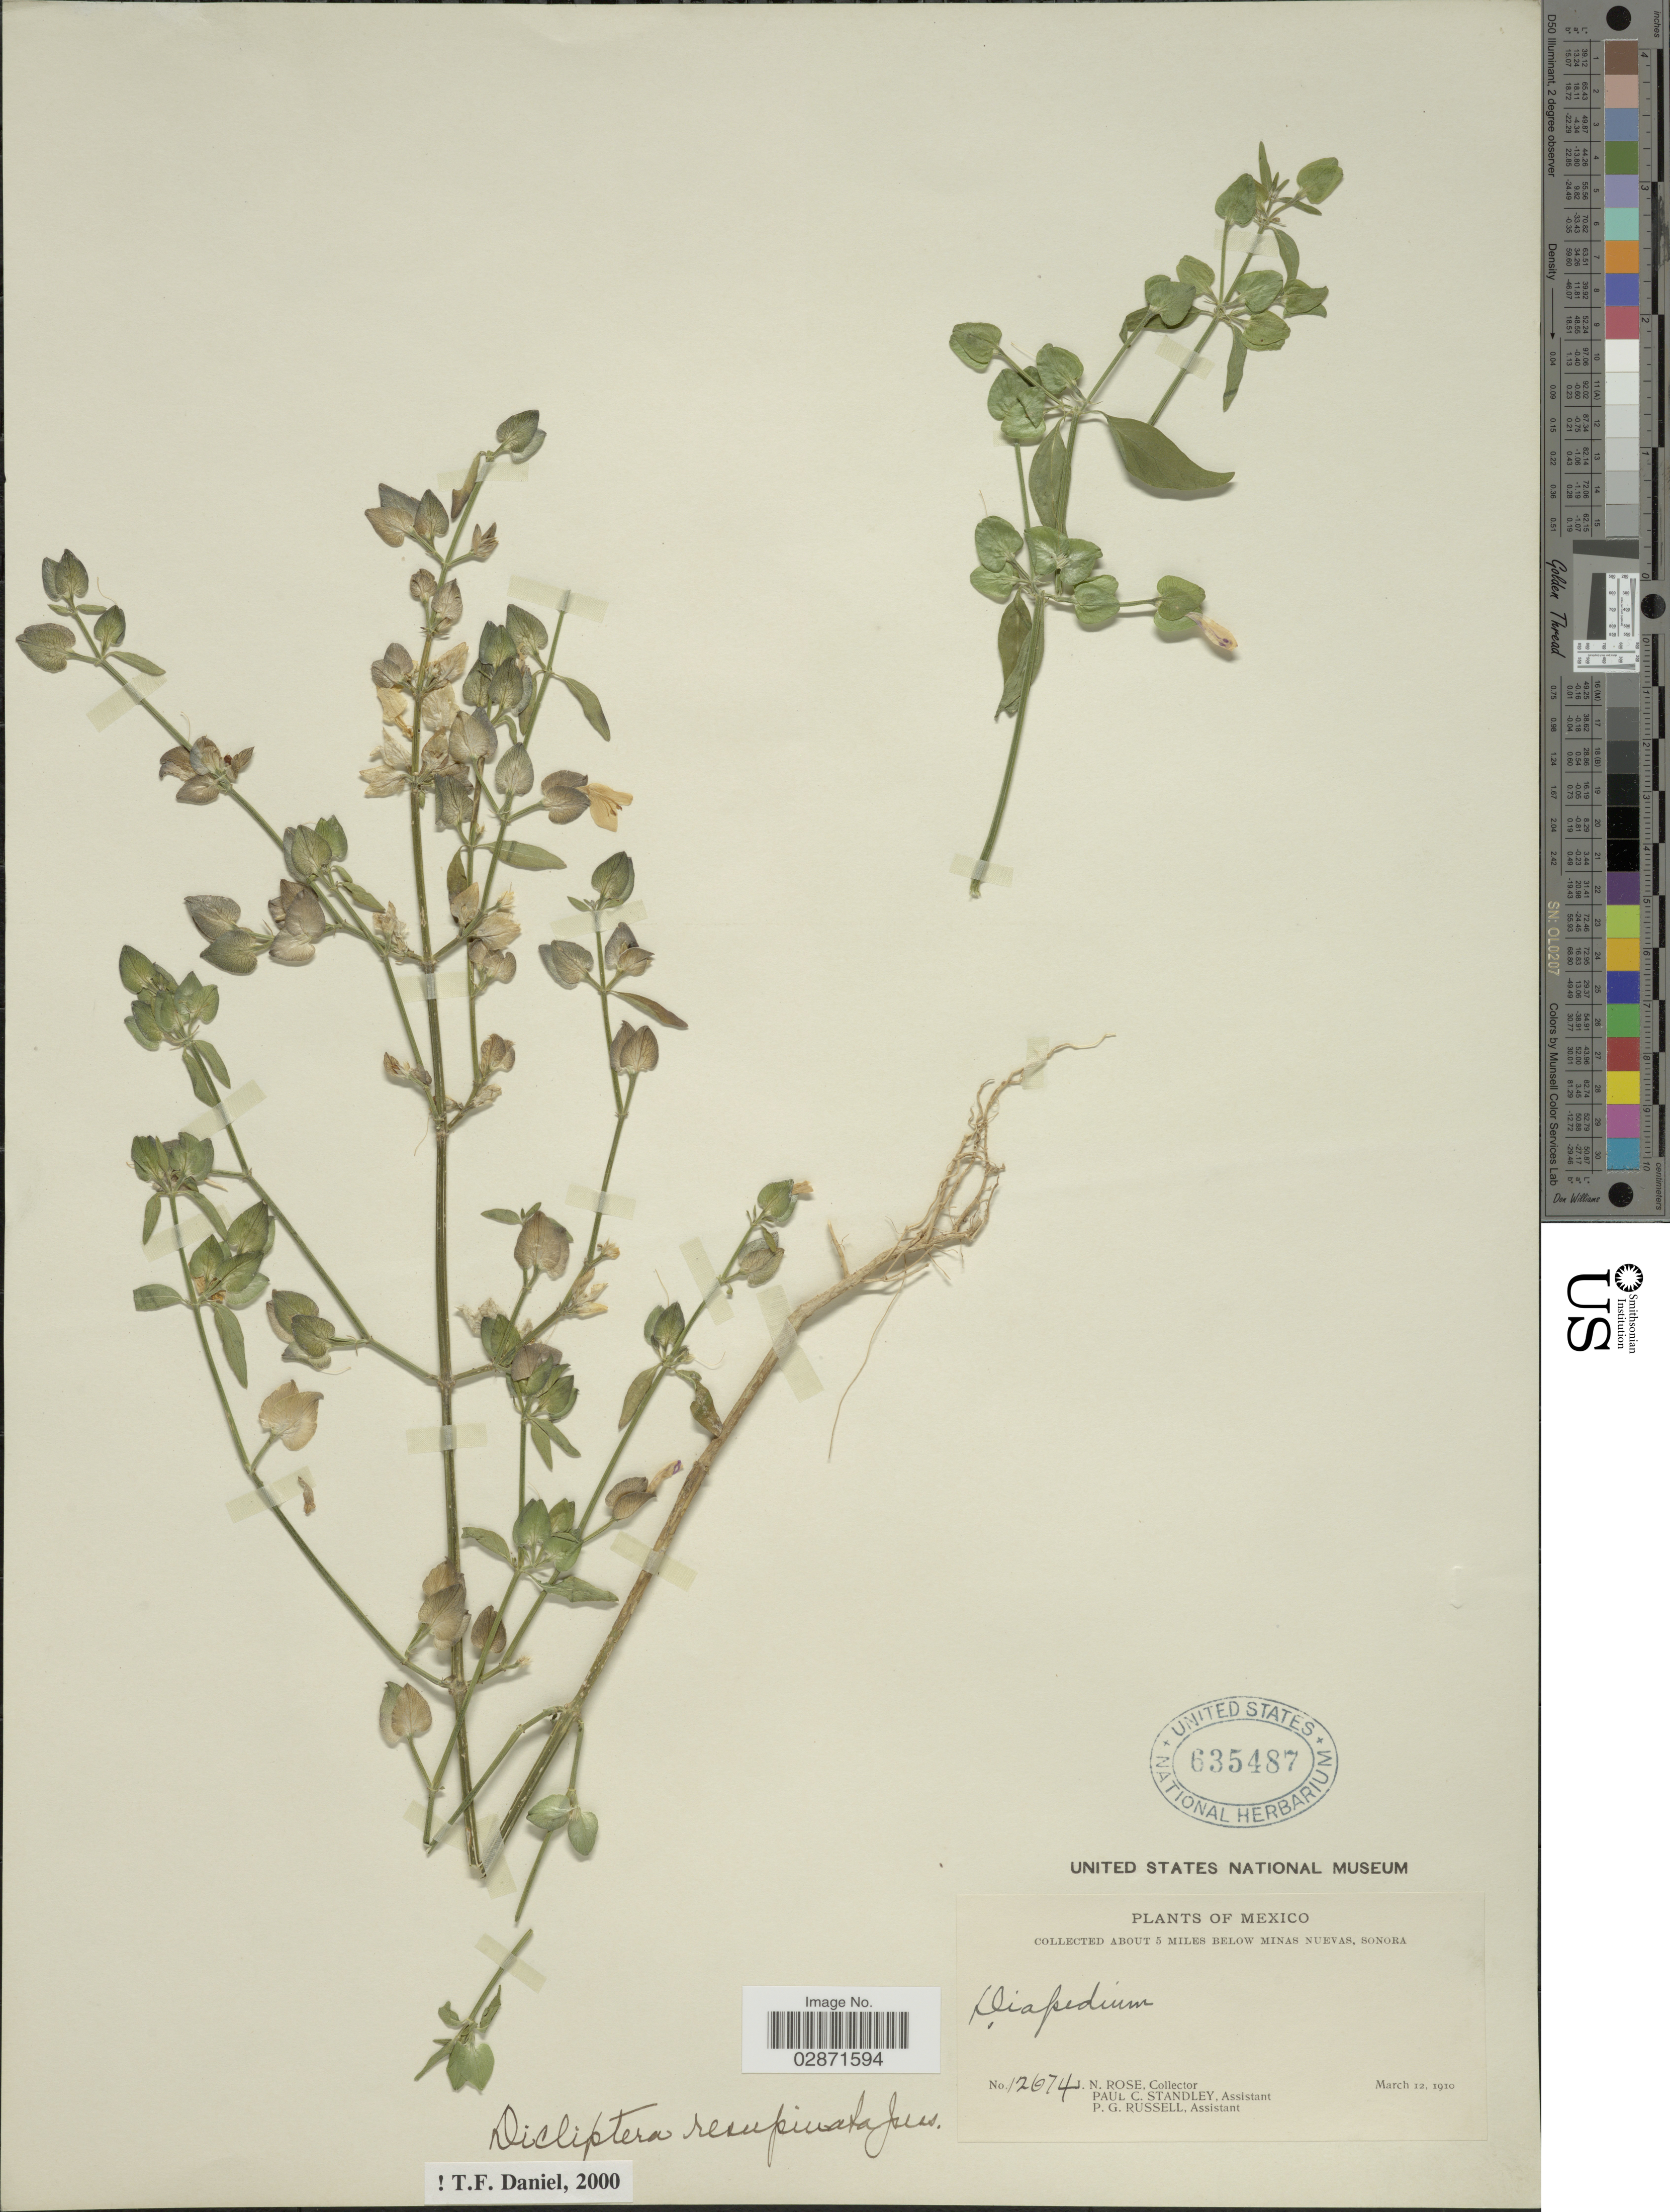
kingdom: Plantae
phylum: Tracheophyta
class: Magnoliopsida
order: Lamiales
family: Acanthaceae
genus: Dicliptera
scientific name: Dicliptera resupinata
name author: (Vahl) Juss.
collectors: J. N. Rose, P. C. Standley & P. G. Russell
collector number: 12674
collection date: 1910-03-12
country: Mexico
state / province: Sonora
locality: About 5 miles below Minas Nuevas, Sonora.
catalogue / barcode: US 635487